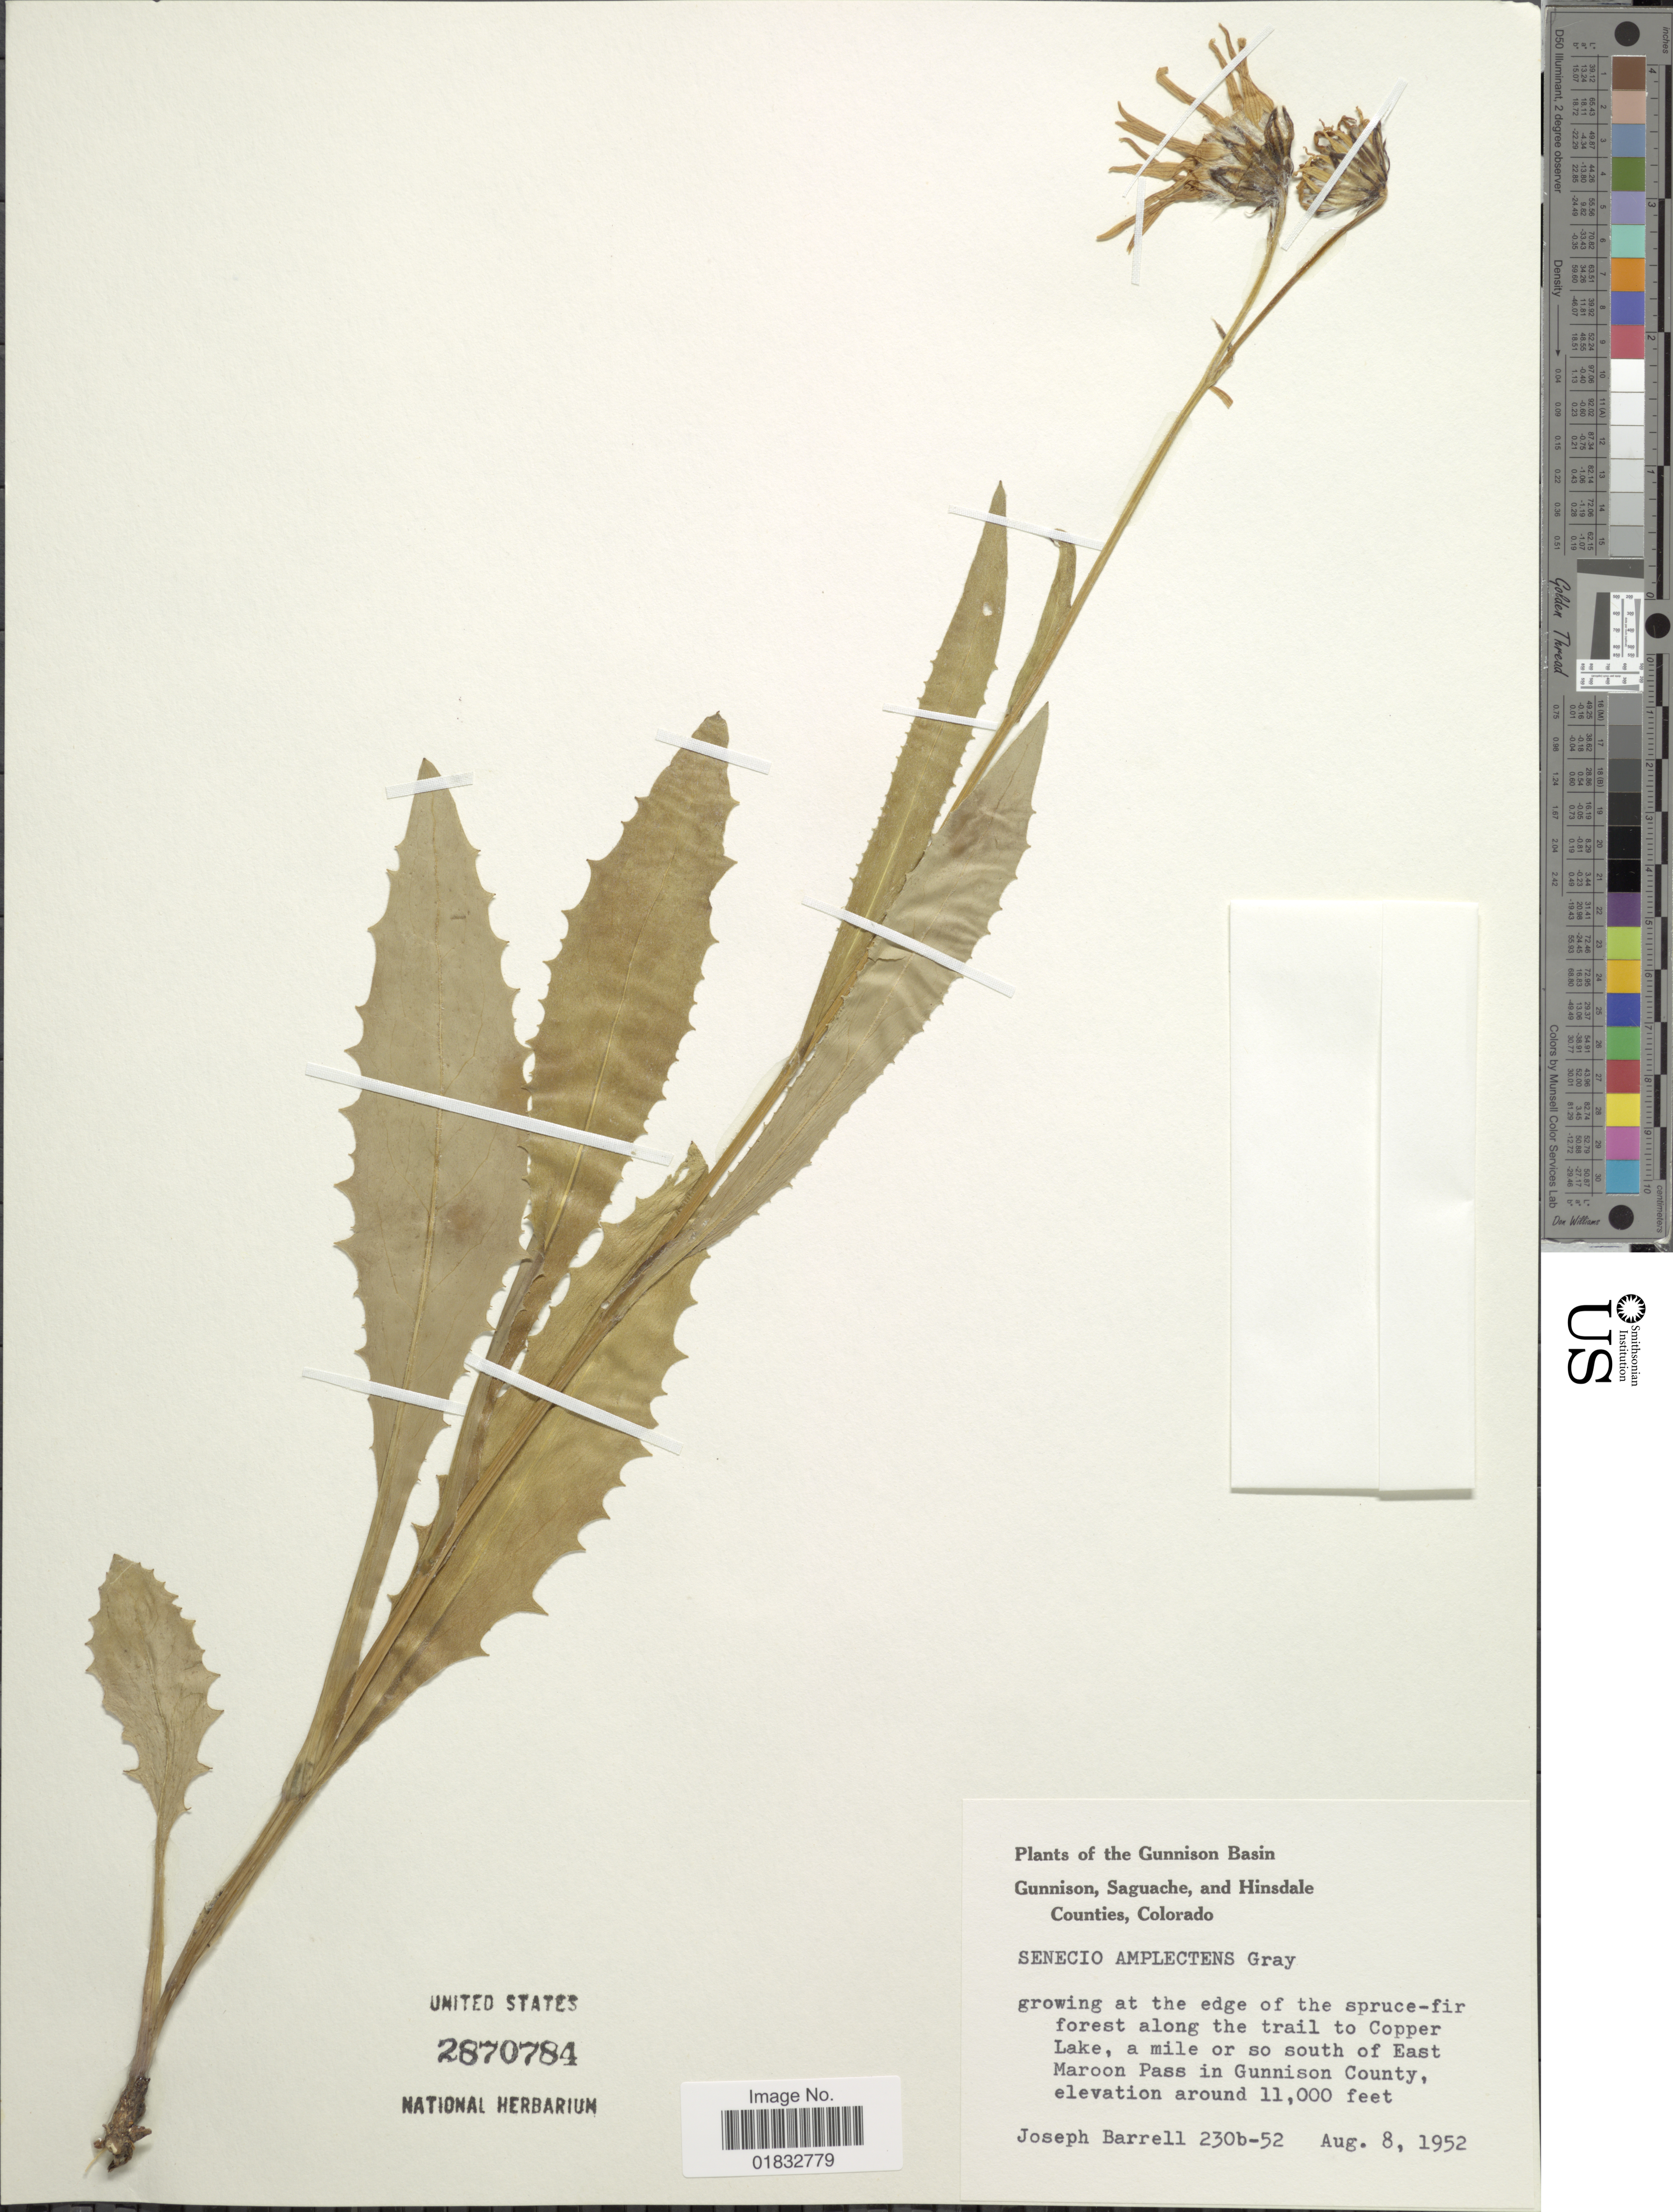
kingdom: Plantae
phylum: Tracheophyta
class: Magnoliopsida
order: Asterales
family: Asteraceae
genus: Senecio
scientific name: Senecio amplectens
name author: A. Gray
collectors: J. Barrell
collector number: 230b-52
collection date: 1952-08-08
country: United States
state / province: Colorado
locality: The Gunnison Basin Gunnison, Saguache, and Hinsdale Counties, growing at the edge of the spruce-fir forest along the trail to Copper Lake, a mile or so south of East Maroon Pass in Gunnison County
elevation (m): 3353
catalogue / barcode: US 2870784